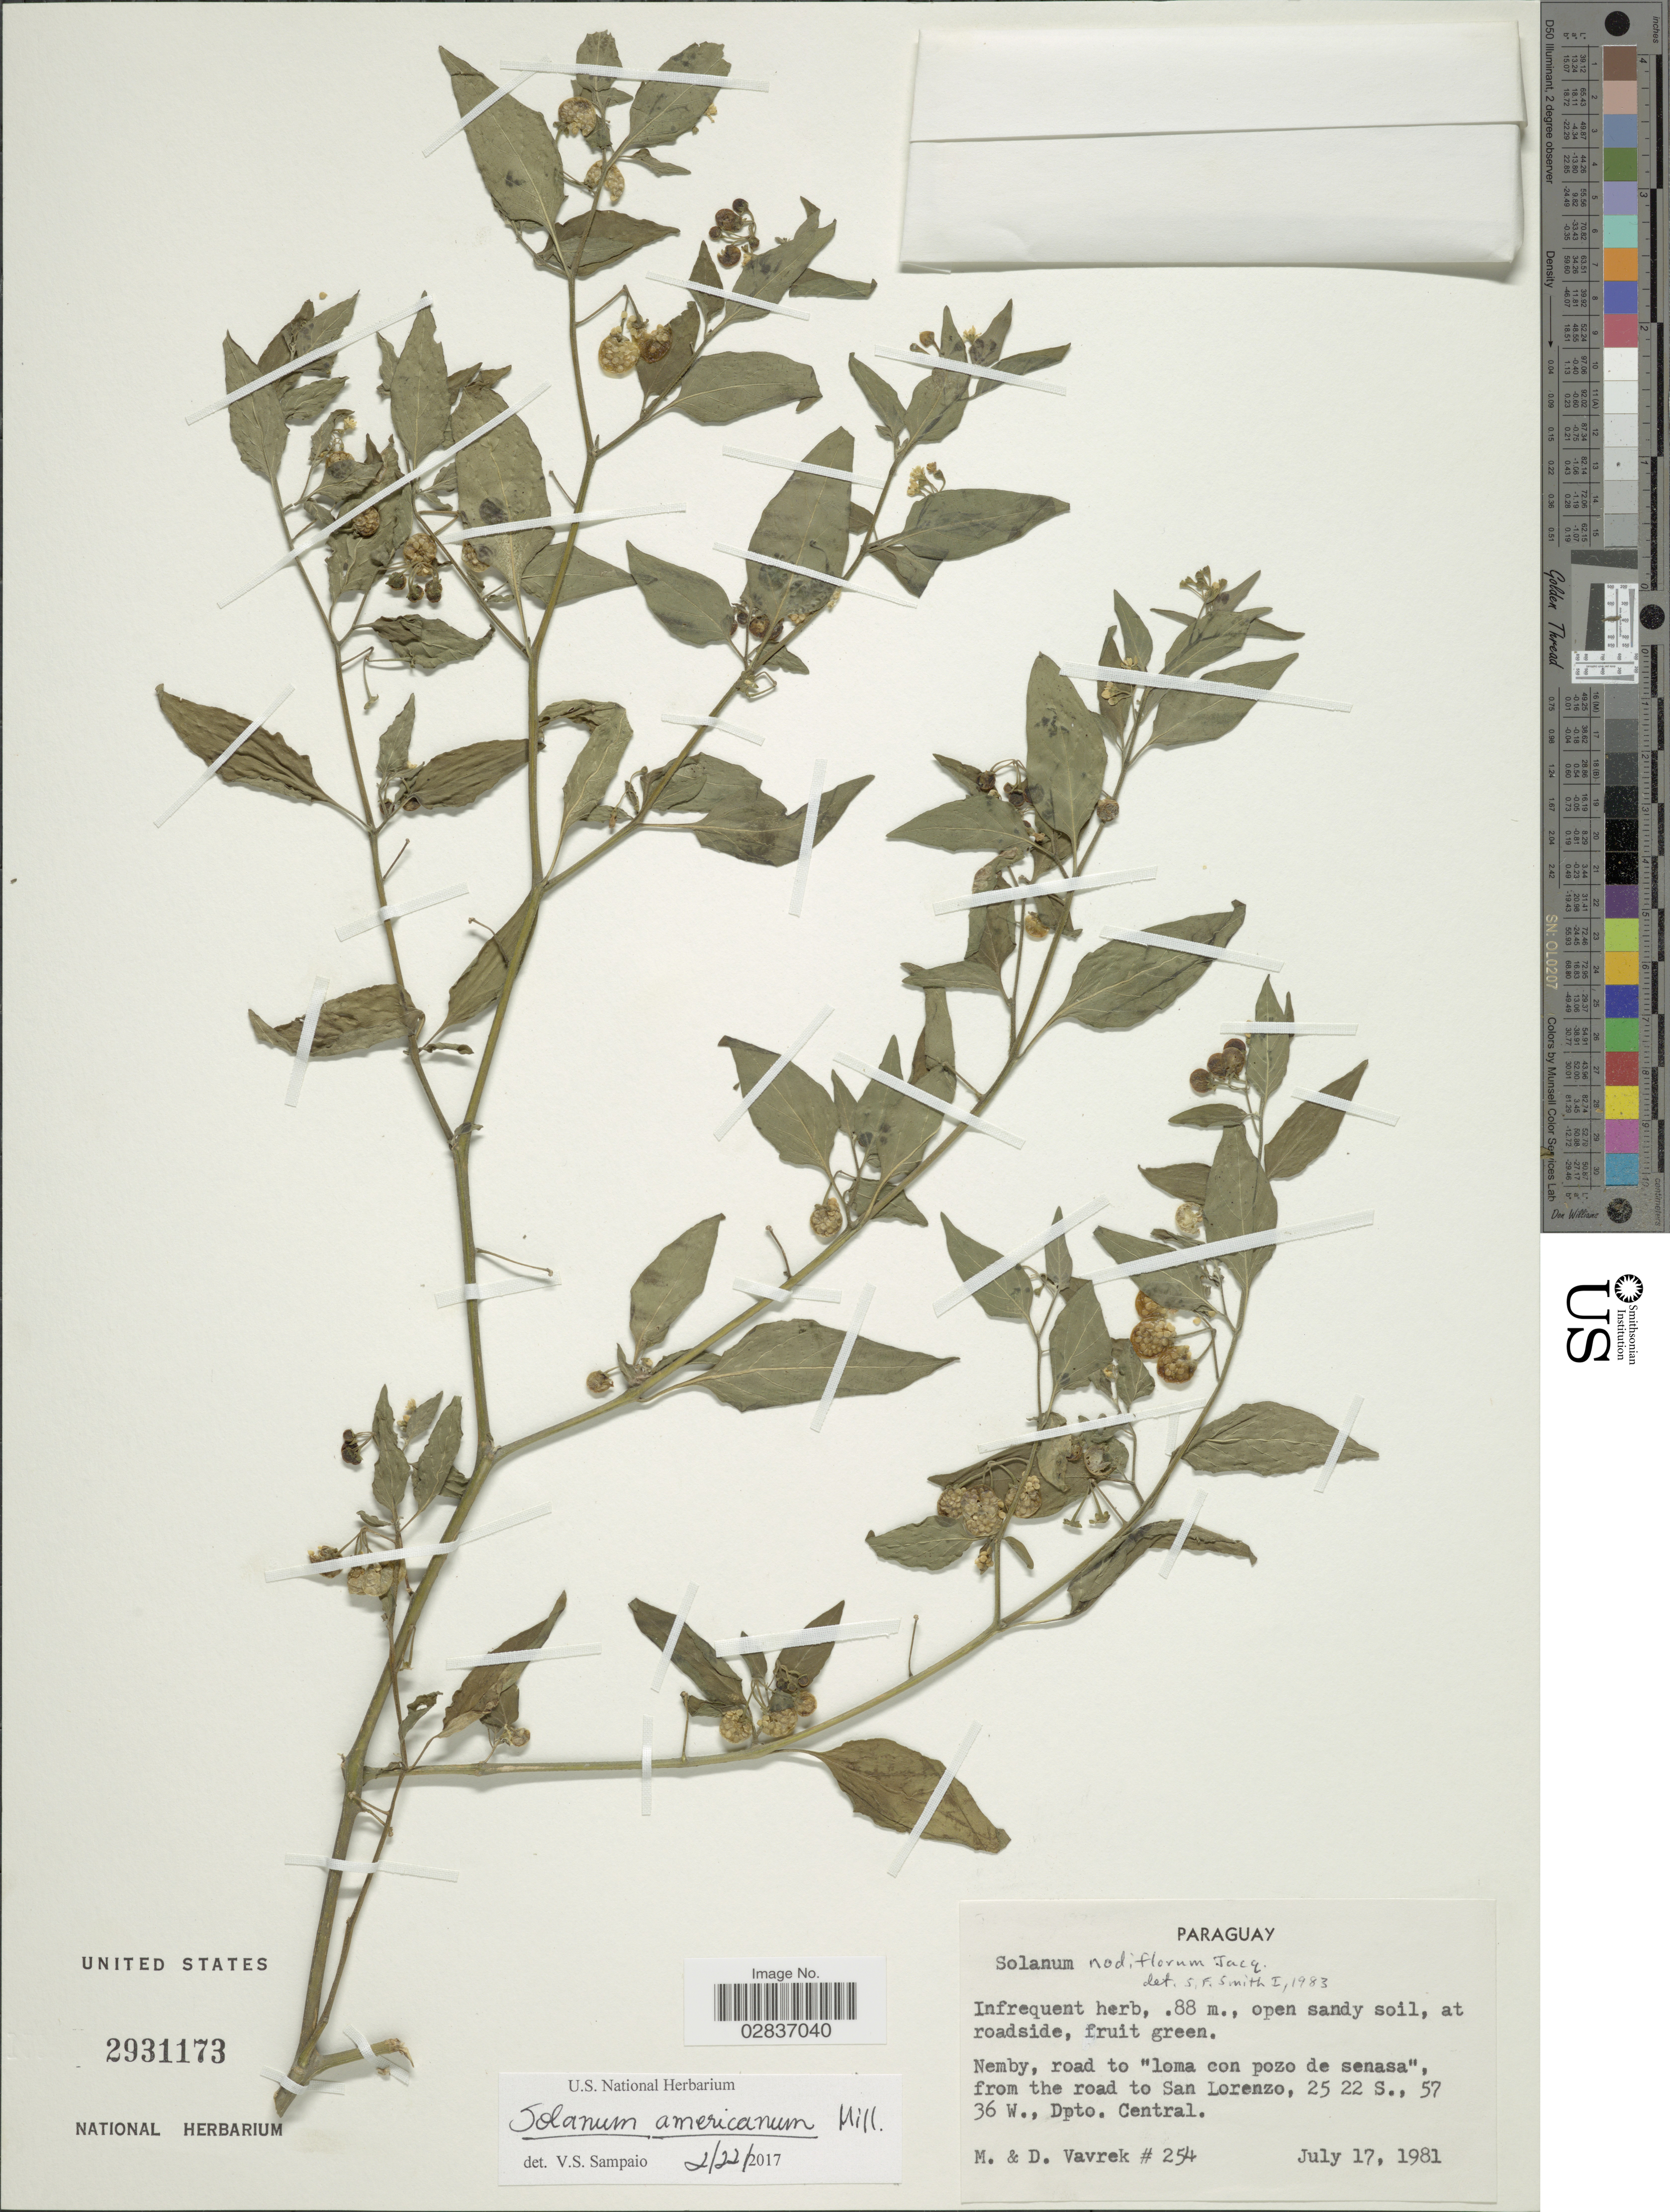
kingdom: Plantae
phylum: Tracheophyta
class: Magnoliopsida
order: Solanales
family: Solanaceae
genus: Solanum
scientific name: Solanum americanum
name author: Mill.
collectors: M. Vavrek & D. Vavrek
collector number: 254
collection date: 1981-07-17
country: Paraguay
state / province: Central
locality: Nemby, road to "loma con pozo de senasa", from the road to San Lorenzo, Dpto. Central.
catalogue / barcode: US 2931173